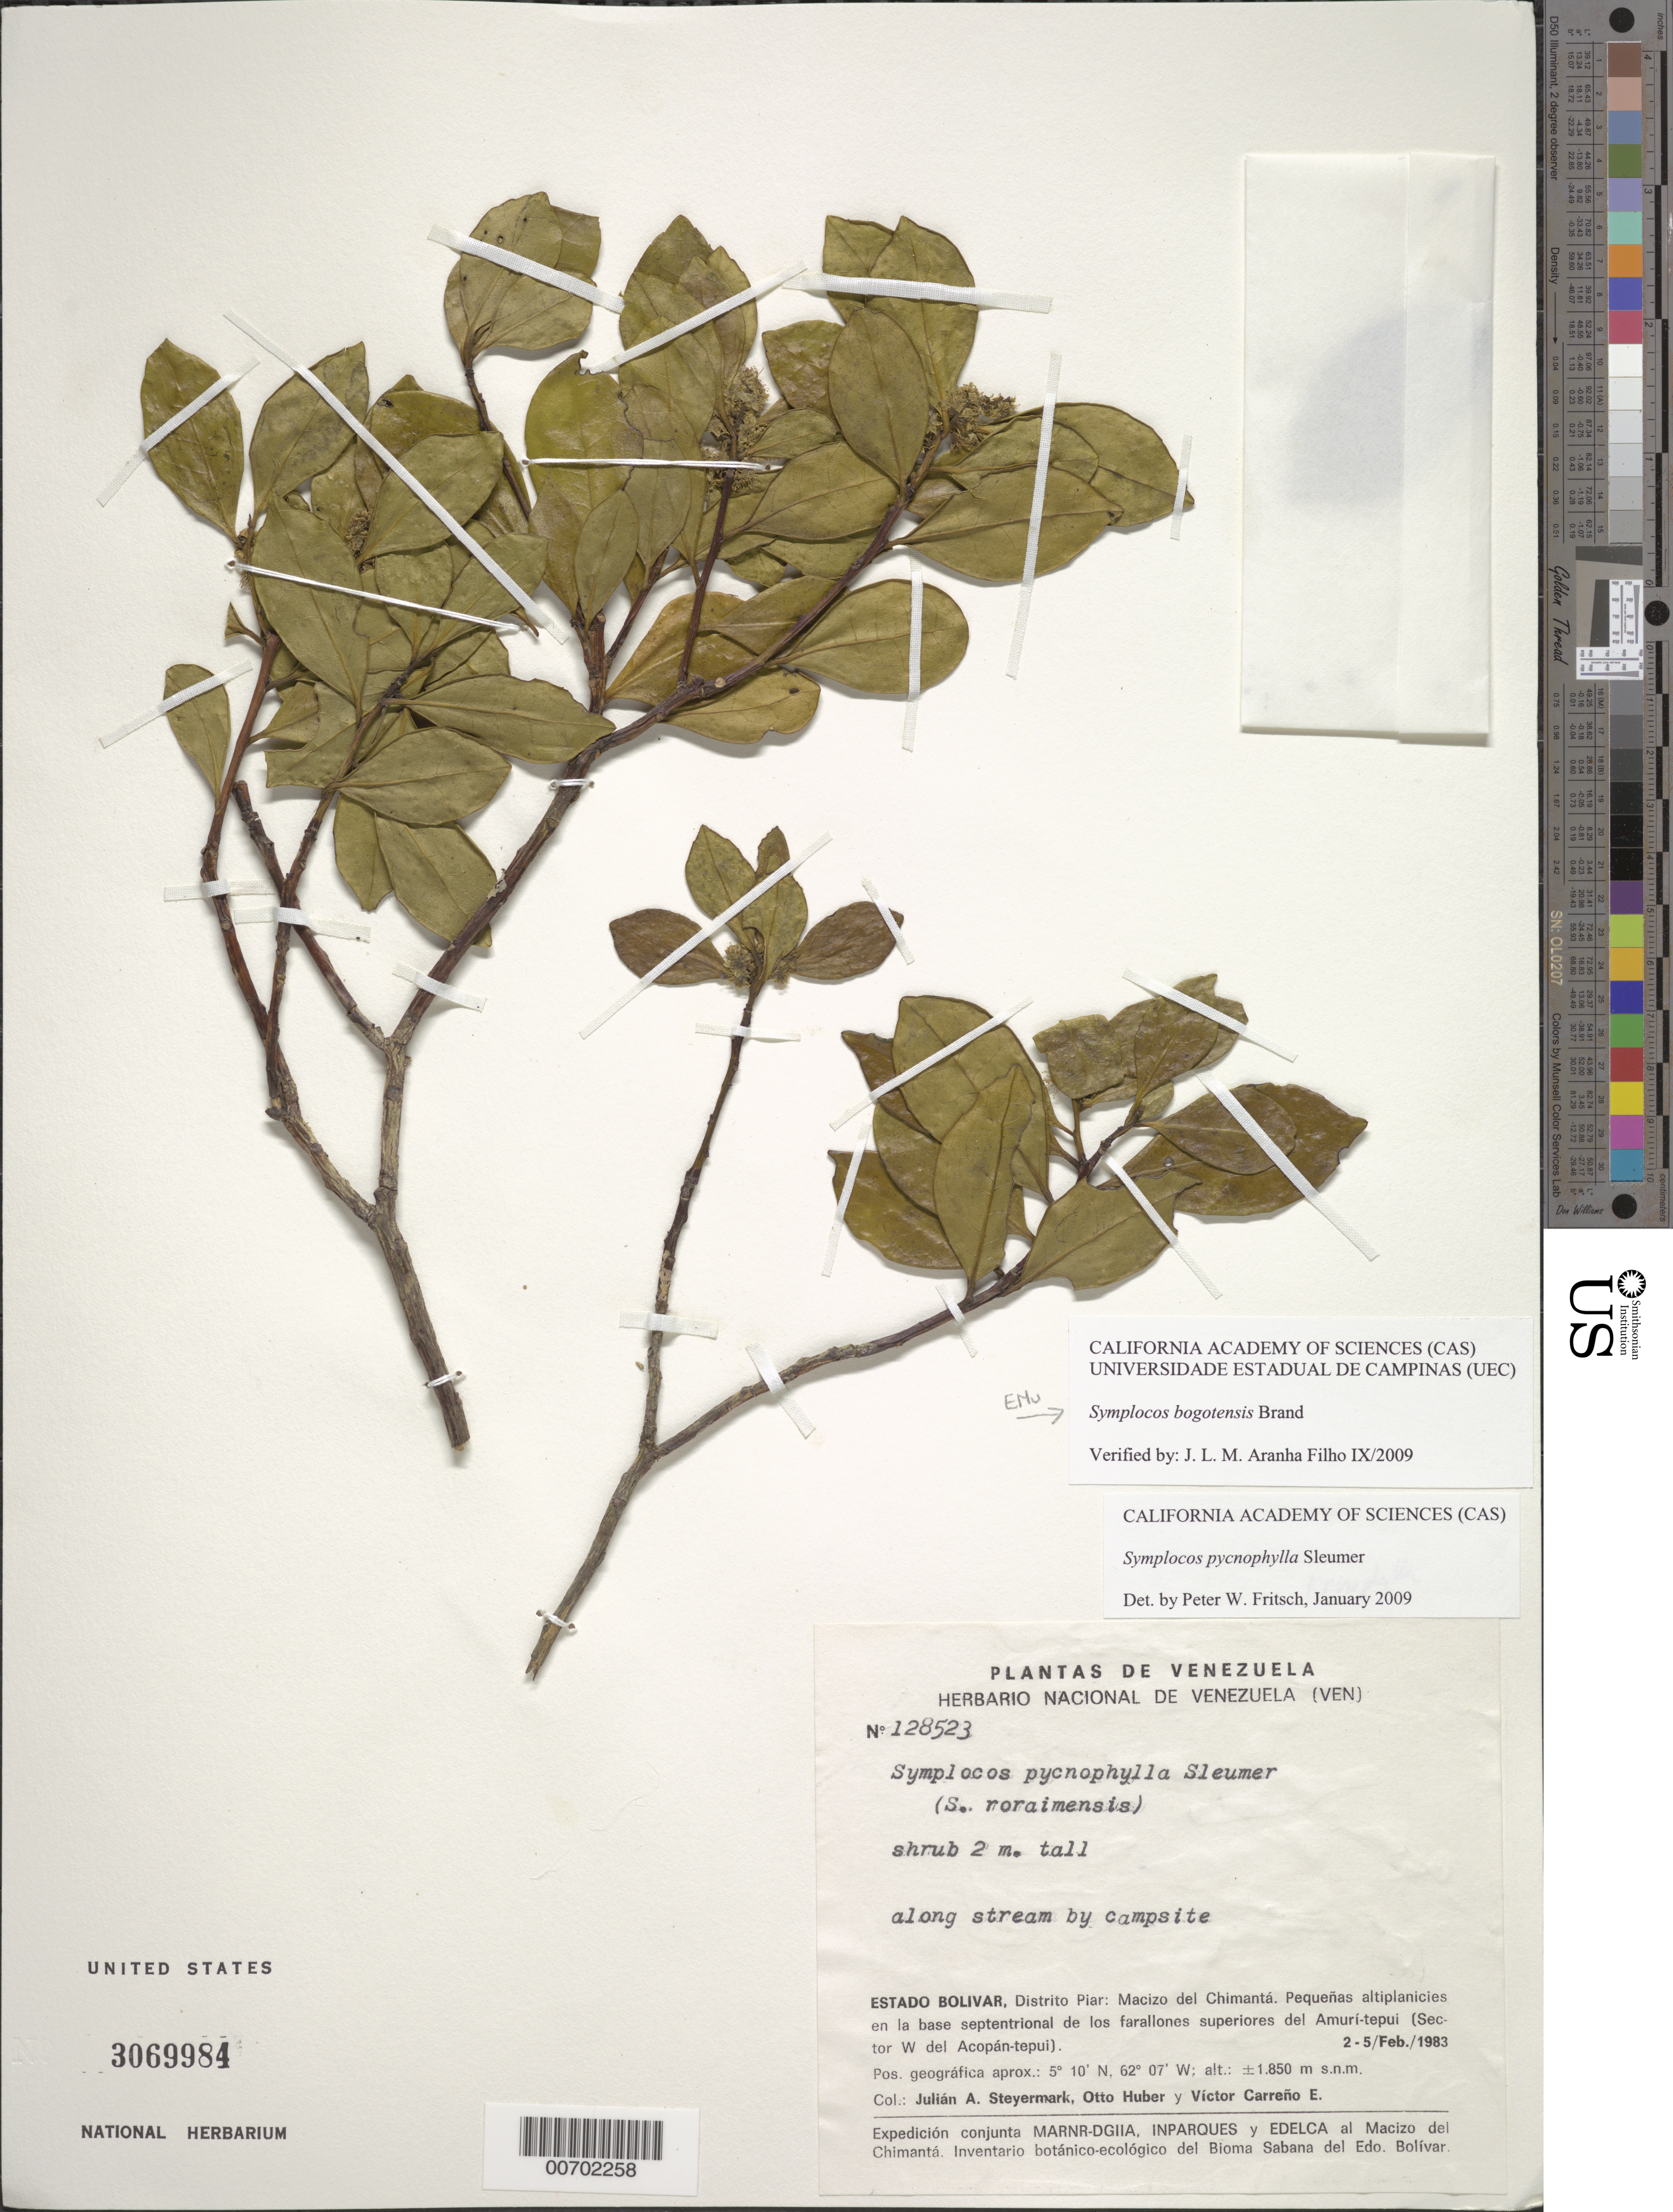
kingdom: Plantae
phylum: Tracheophyta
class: Magnoliopsida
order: Ericales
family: Symplocaceae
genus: Symplocos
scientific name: Symplocos bogotensis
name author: Brand in Engl.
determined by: Aranha Filho, João L. M.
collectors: J. Steyermark, O. Huber & V. Carreño E.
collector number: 128523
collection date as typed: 2-Feb-83 to 5-Feb-83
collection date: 1983-02-02/1983-02-05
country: Venezuela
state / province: Bolívar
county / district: Piar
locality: Macizo del Chimantá, Amuí-tepuí, (Sector W del Acopán-tepuí)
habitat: Along stream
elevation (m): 1850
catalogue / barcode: US 3069984